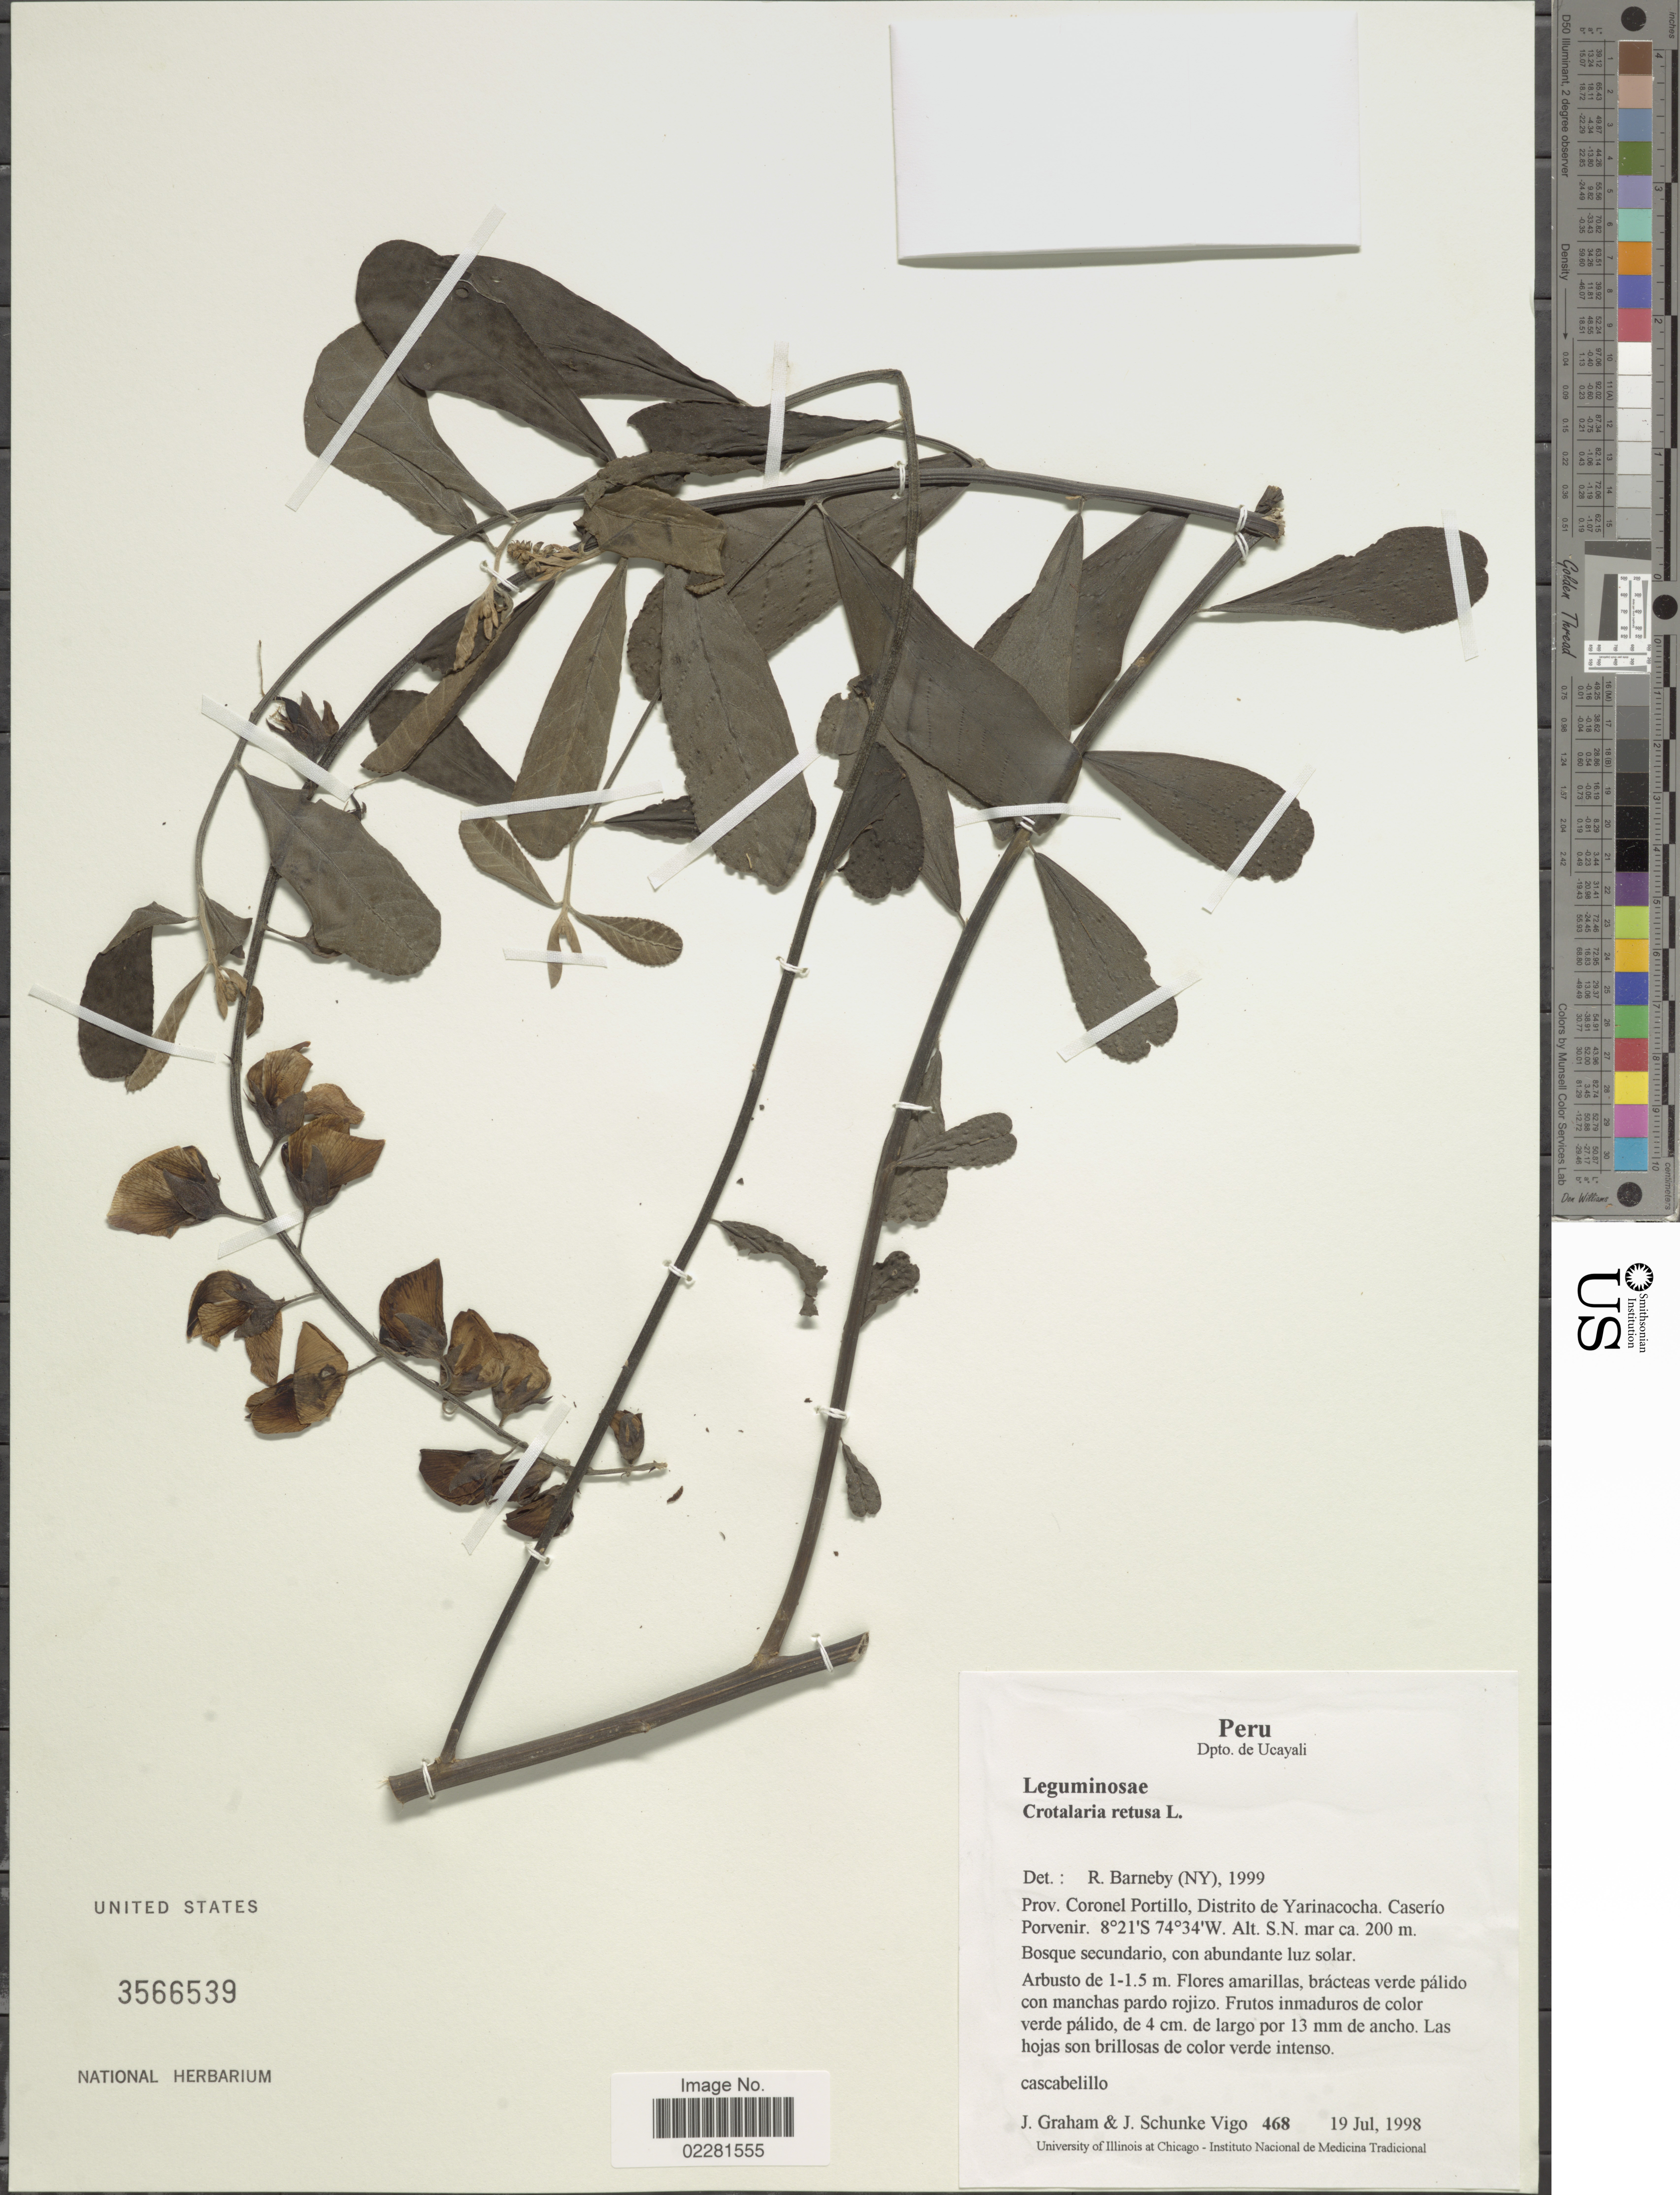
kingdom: Plantae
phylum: Tracheophyta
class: Magnoliopsida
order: Fabales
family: Fabaceae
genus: Crotalaria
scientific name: Crotalaria retusa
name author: L.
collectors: J. Graham & J. Schunke Vigo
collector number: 468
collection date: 1998-07-19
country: Peru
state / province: Ucayali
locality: Prov. Coronel Portillo, Distrito de Yarinacocha, Casrio Porvenir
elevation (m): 200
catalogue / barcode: US 3566539